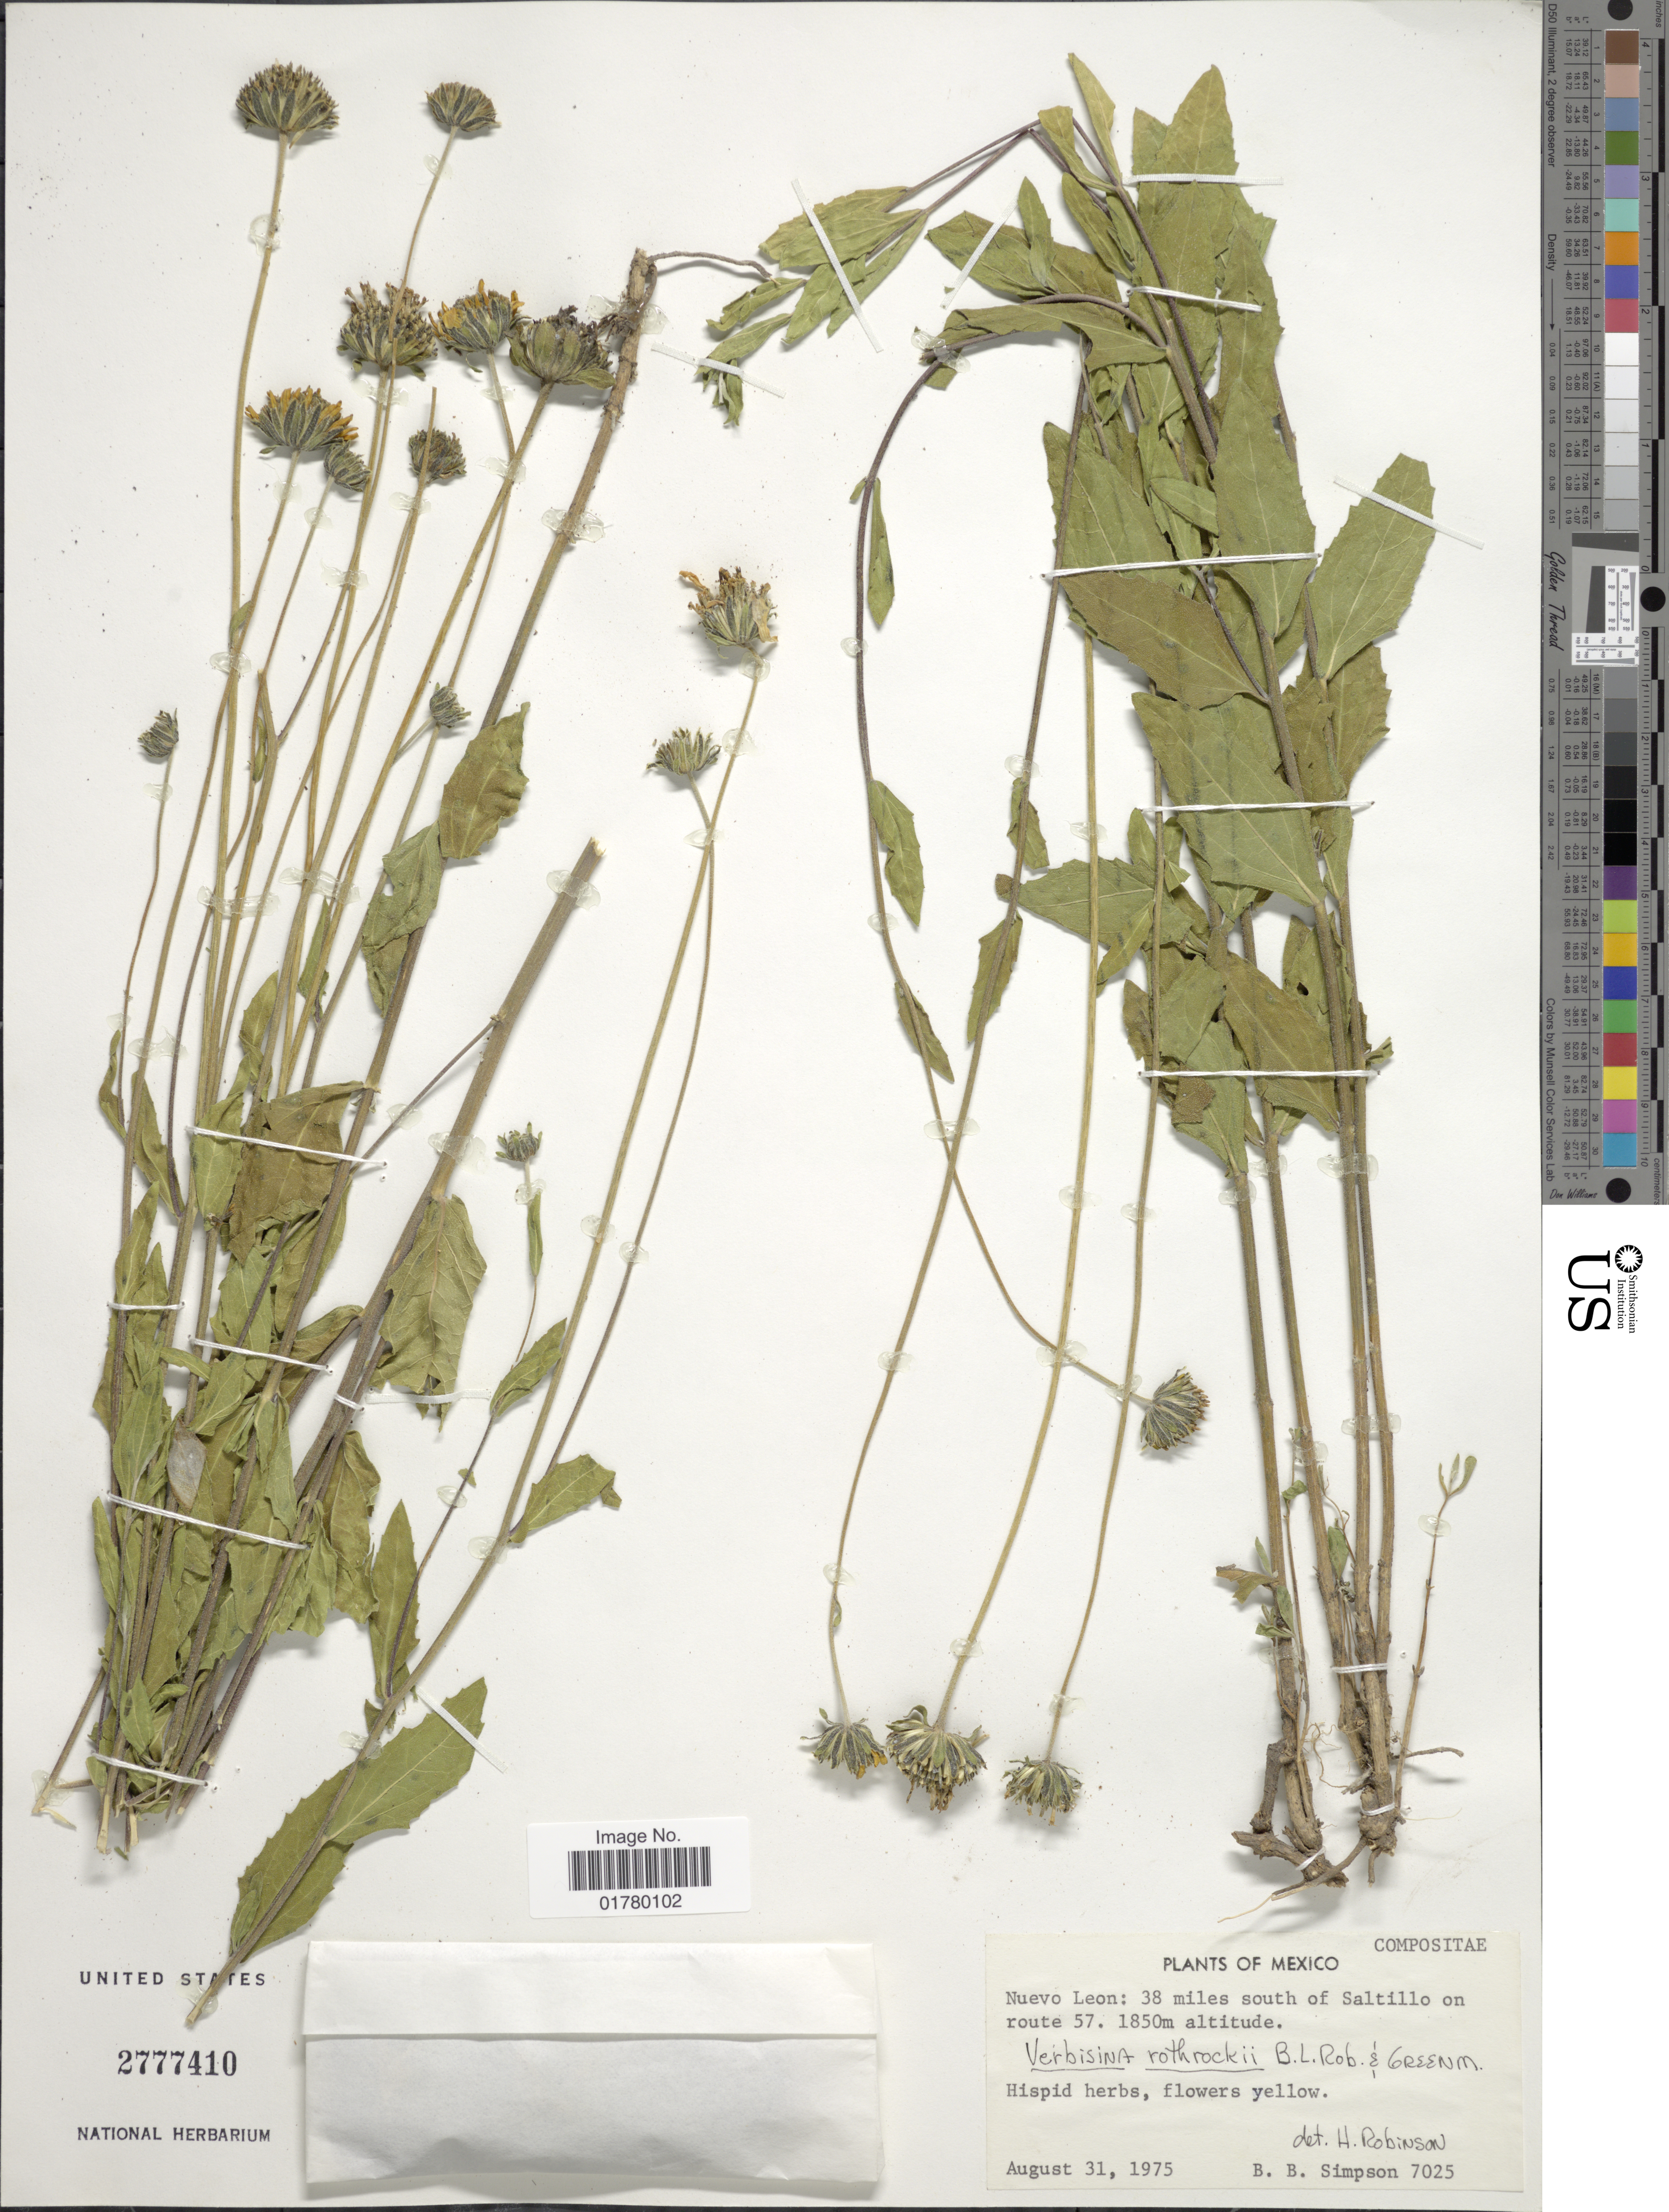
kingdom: Plantae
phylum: Tracheophyta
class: Magnoliopsida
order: Asterales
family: Asteraceae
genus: Verbesina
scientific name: Verbesina rothrockii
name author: B.L. Rob. & Greenm.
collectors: B. B. Simpson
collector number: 7025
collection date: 1975-08-31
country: Mexico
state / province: Nuevo León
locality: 38 miles south of Saltillo on route 57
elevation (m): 1850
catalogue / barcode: US 2777410